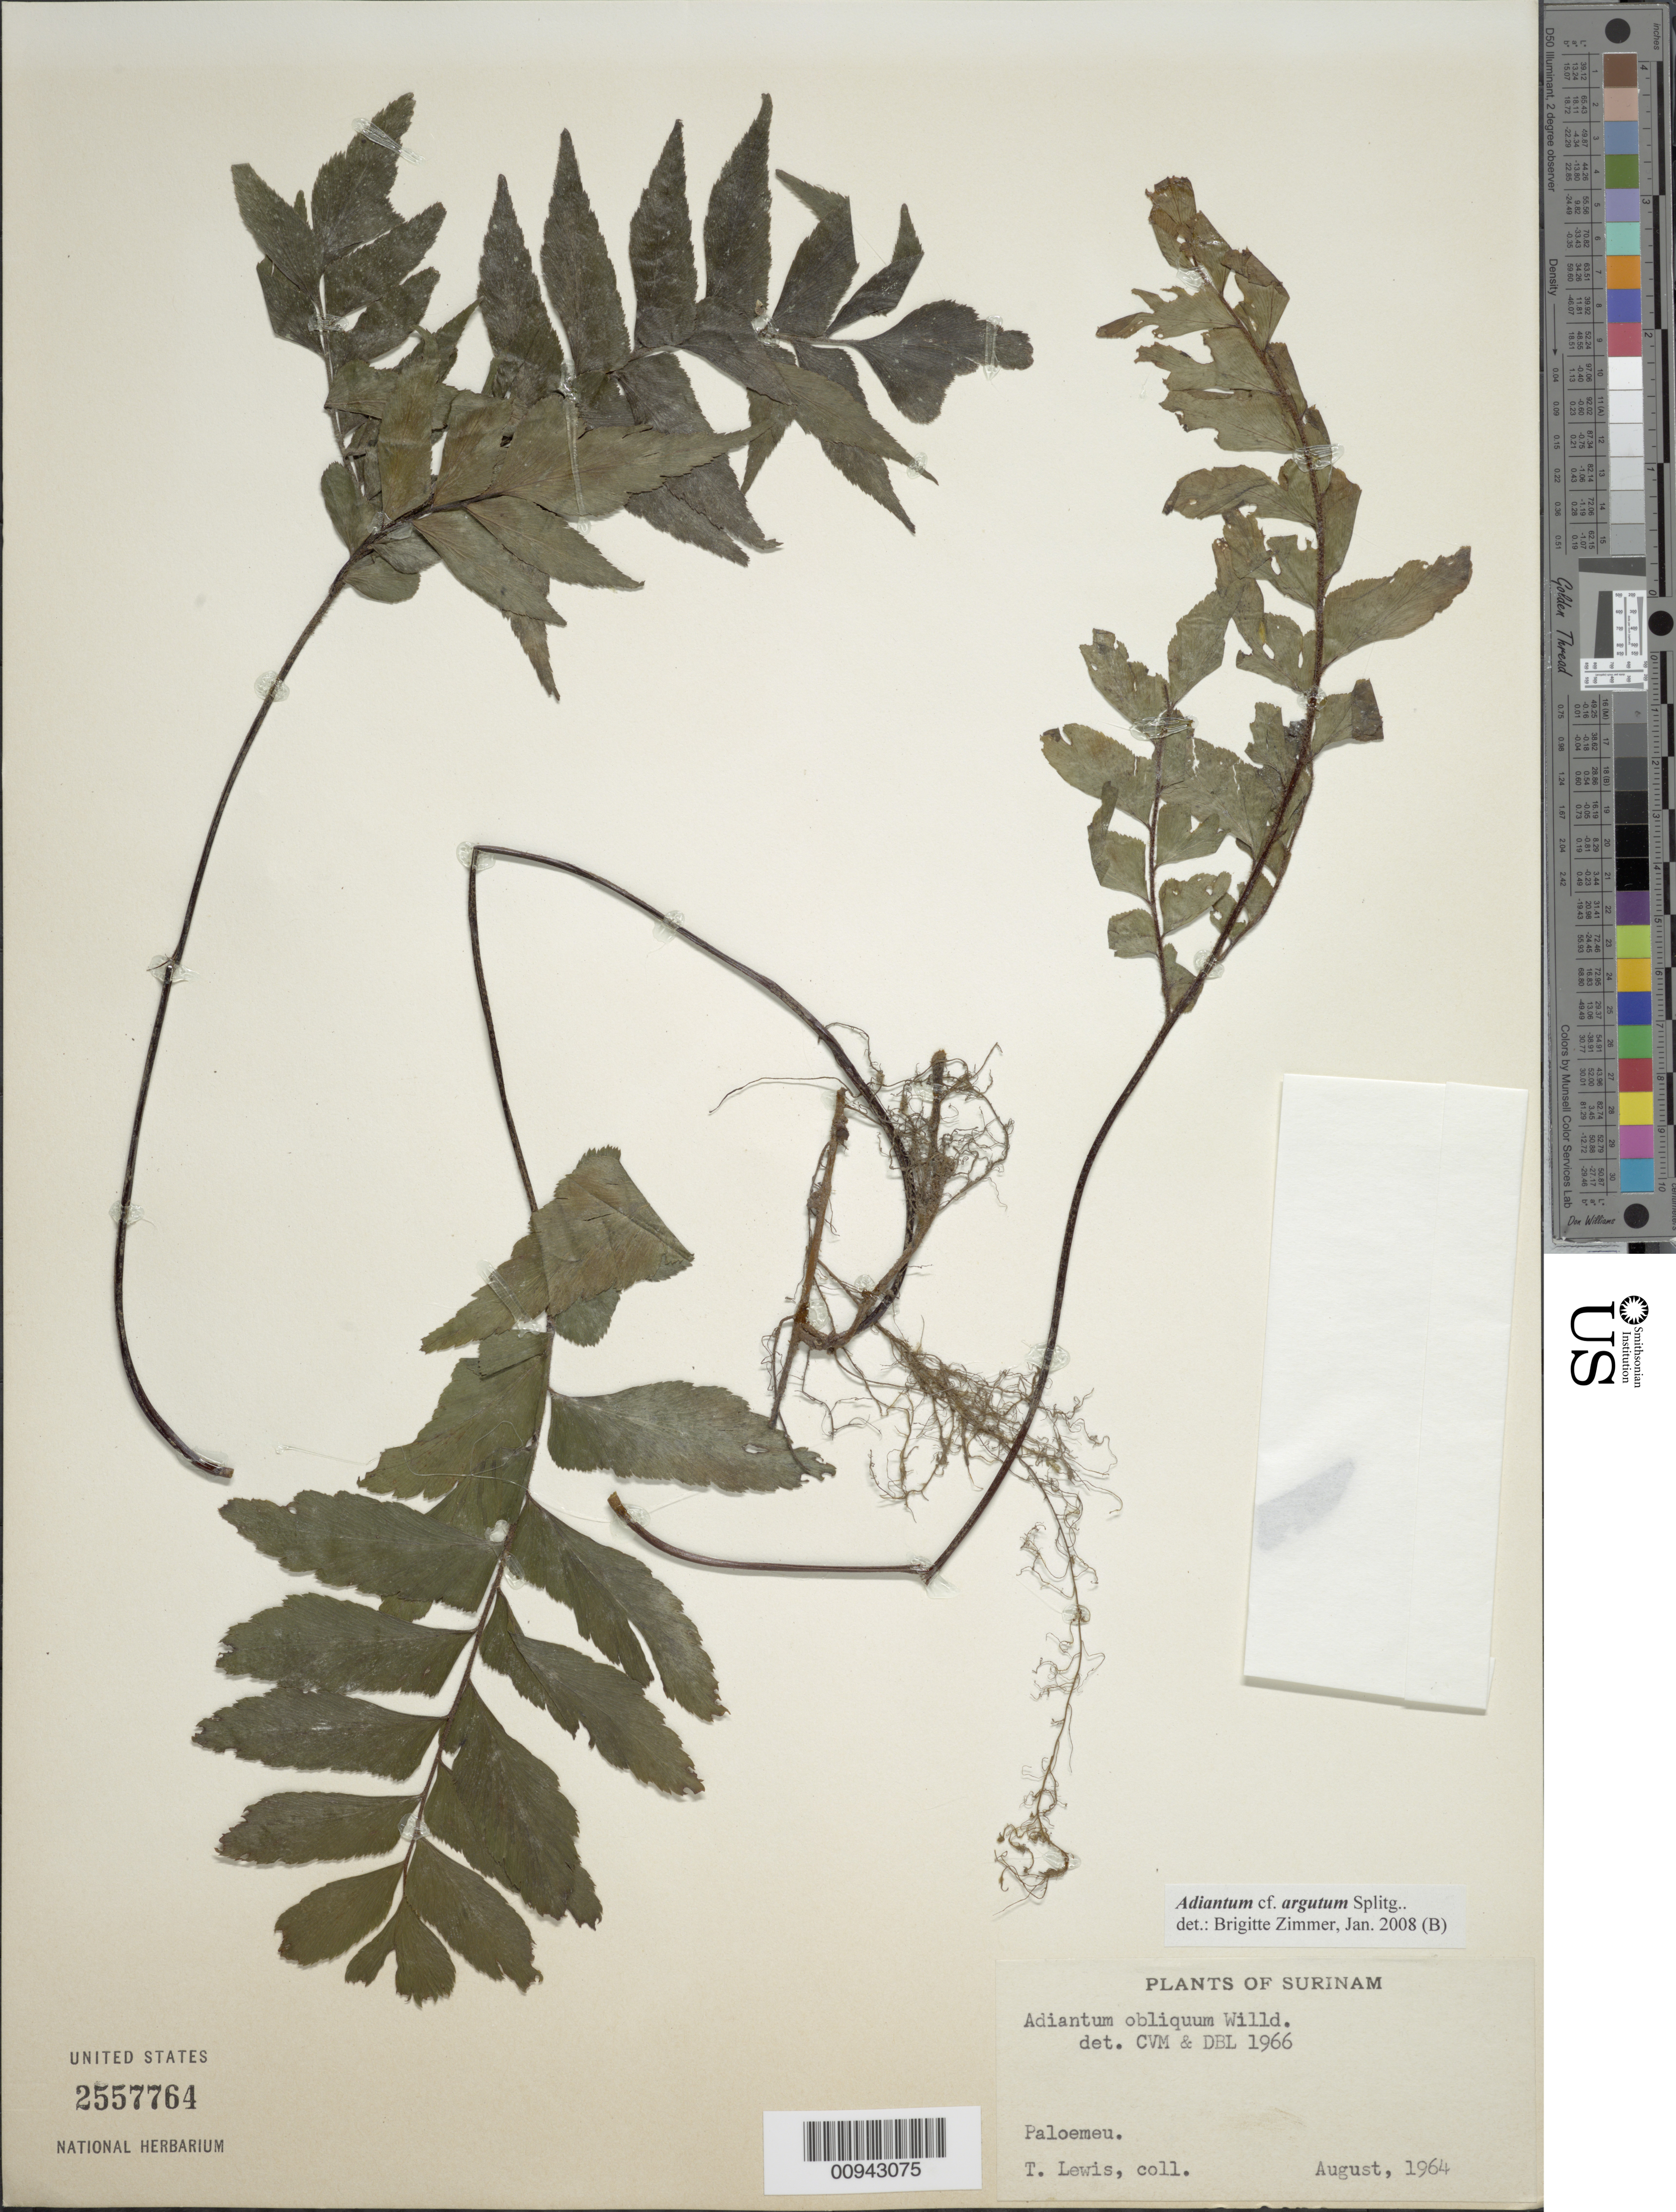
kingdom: Plantae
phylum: Tracheophyta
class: Polypodiopsida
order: Polypodiales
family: Pteridaceae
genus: Adiantum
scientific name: Adiantum argutum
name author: Splitg.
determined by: Zimmer, B.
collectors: T. Lewis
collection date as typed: Aug-64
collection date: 1964-08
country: Suriname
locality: Paloemeu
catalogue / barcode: US 2557764